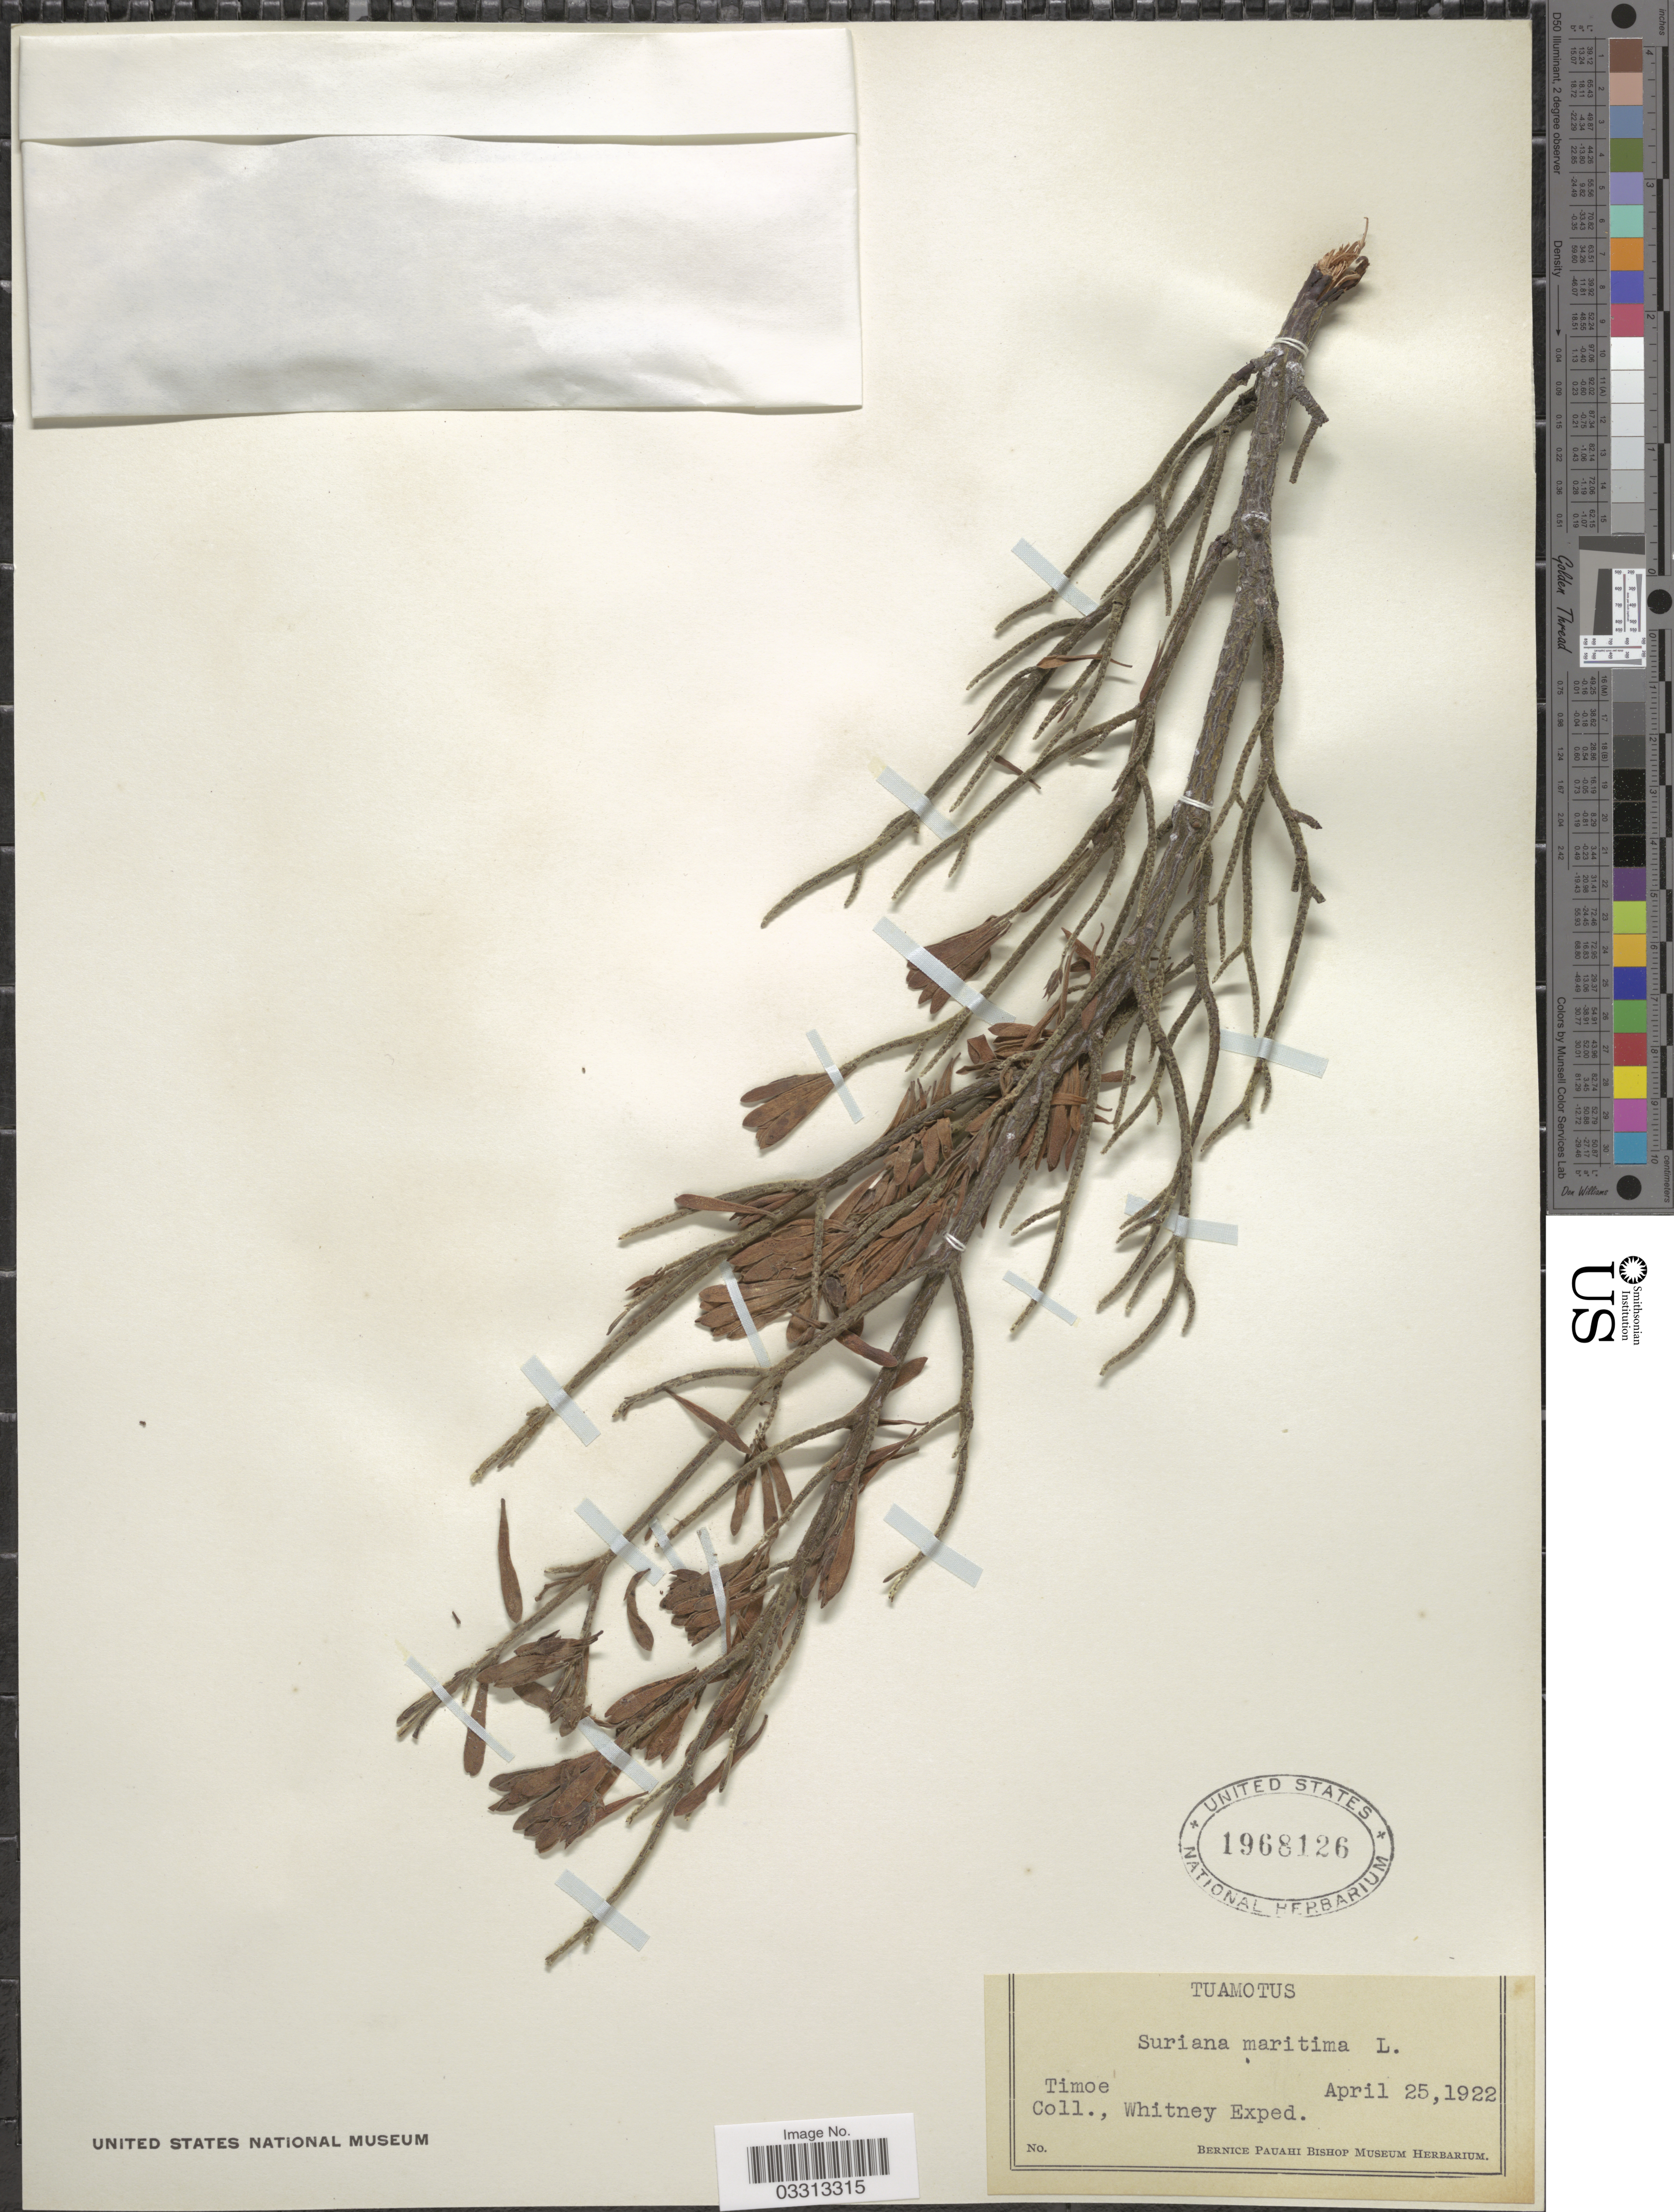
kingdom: Plantae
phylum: Tracheophyta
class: Magnoliopsida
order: Fabales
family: Surianaceae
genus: Suriana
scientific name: Suriana maritima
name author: L.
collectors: Whitney Exped.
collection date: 1922-04-25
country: French Polynesia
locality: Tuamotus. Timoe.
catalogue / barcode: US 1968126